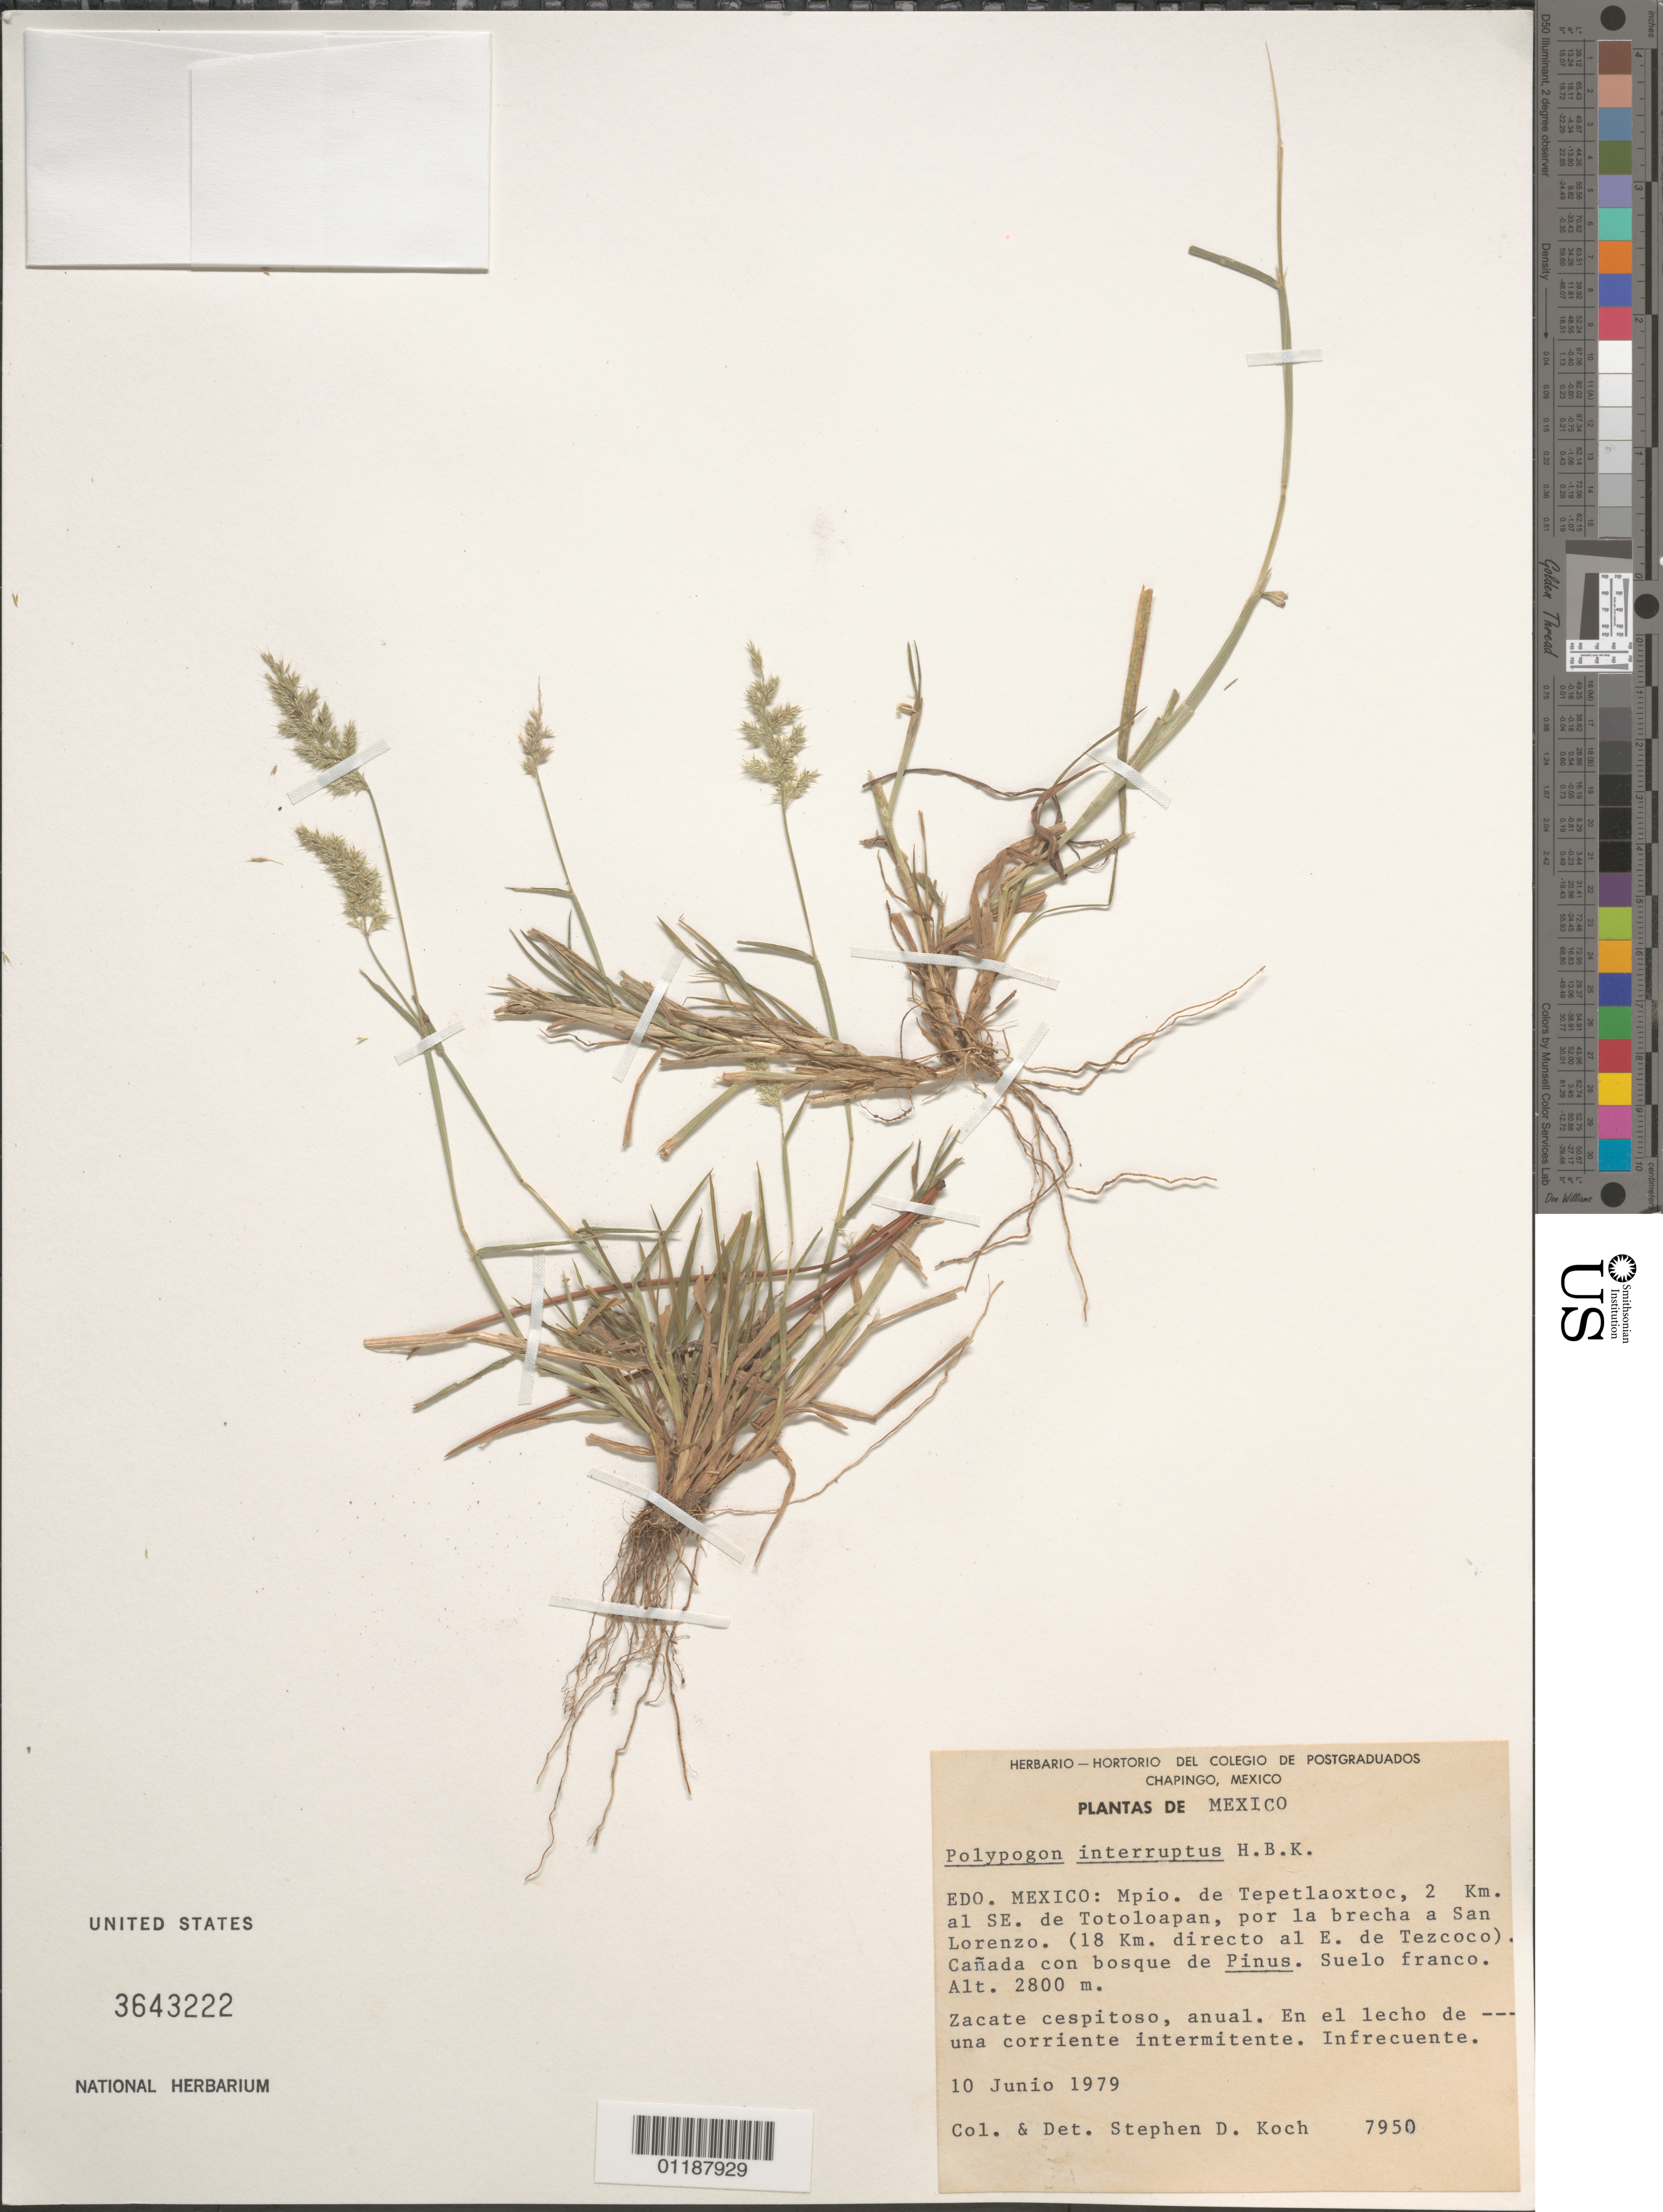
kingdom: Plantae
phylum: Tracheophyta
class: Liliopsida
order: Poales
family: Poaceae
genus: Polypogon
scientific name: Polypogon interruptus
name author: Kunth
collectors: S. D. Koch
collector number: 7950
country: Mexico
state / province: Mexico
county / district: Tepetlaoxtoc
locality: SE of Totoloapah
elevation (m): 2800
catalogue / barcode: US 3643222